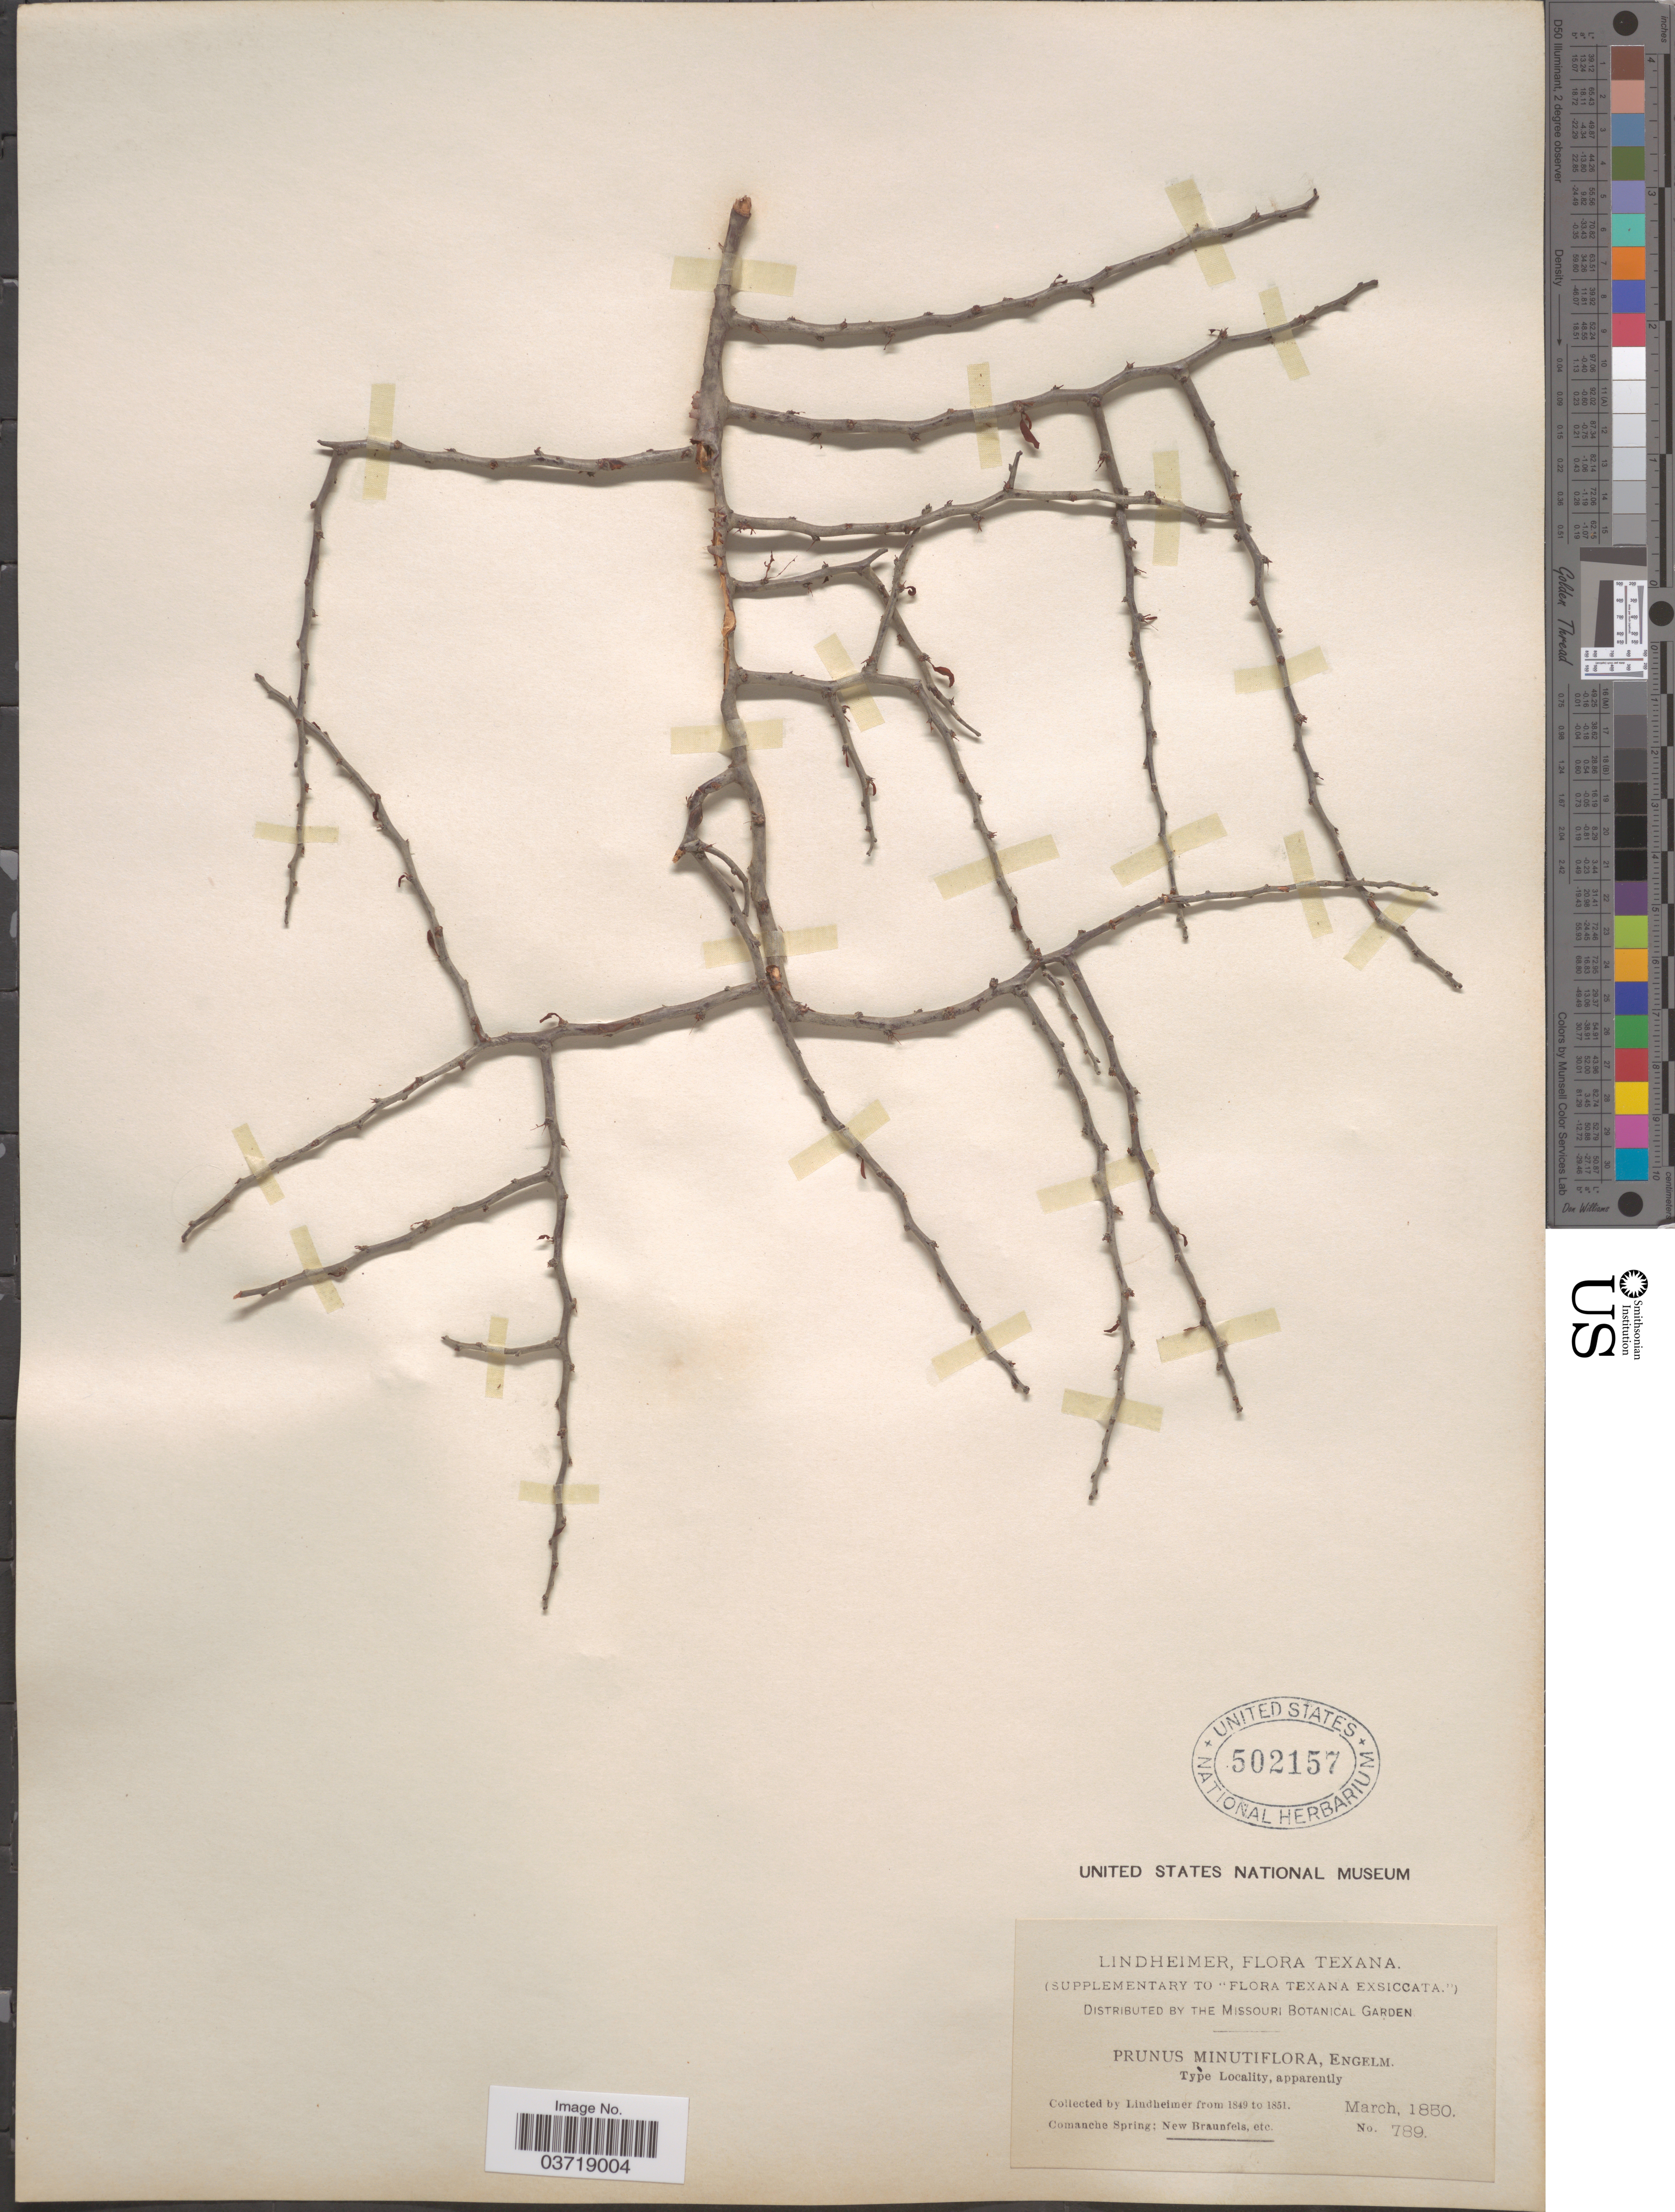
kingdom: Plantae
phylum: Tracheophyta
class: Magnoliopsida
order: Rosales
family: Rosaceae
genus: Prunus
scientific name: Prunus minutiflora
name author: Engelm. ex A. Gray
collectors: -. Lindheimer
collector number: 789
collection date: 1850-03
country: United States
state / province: Texas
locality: Comanche Spring; New Braunfels, etc.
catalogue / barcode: US 502157